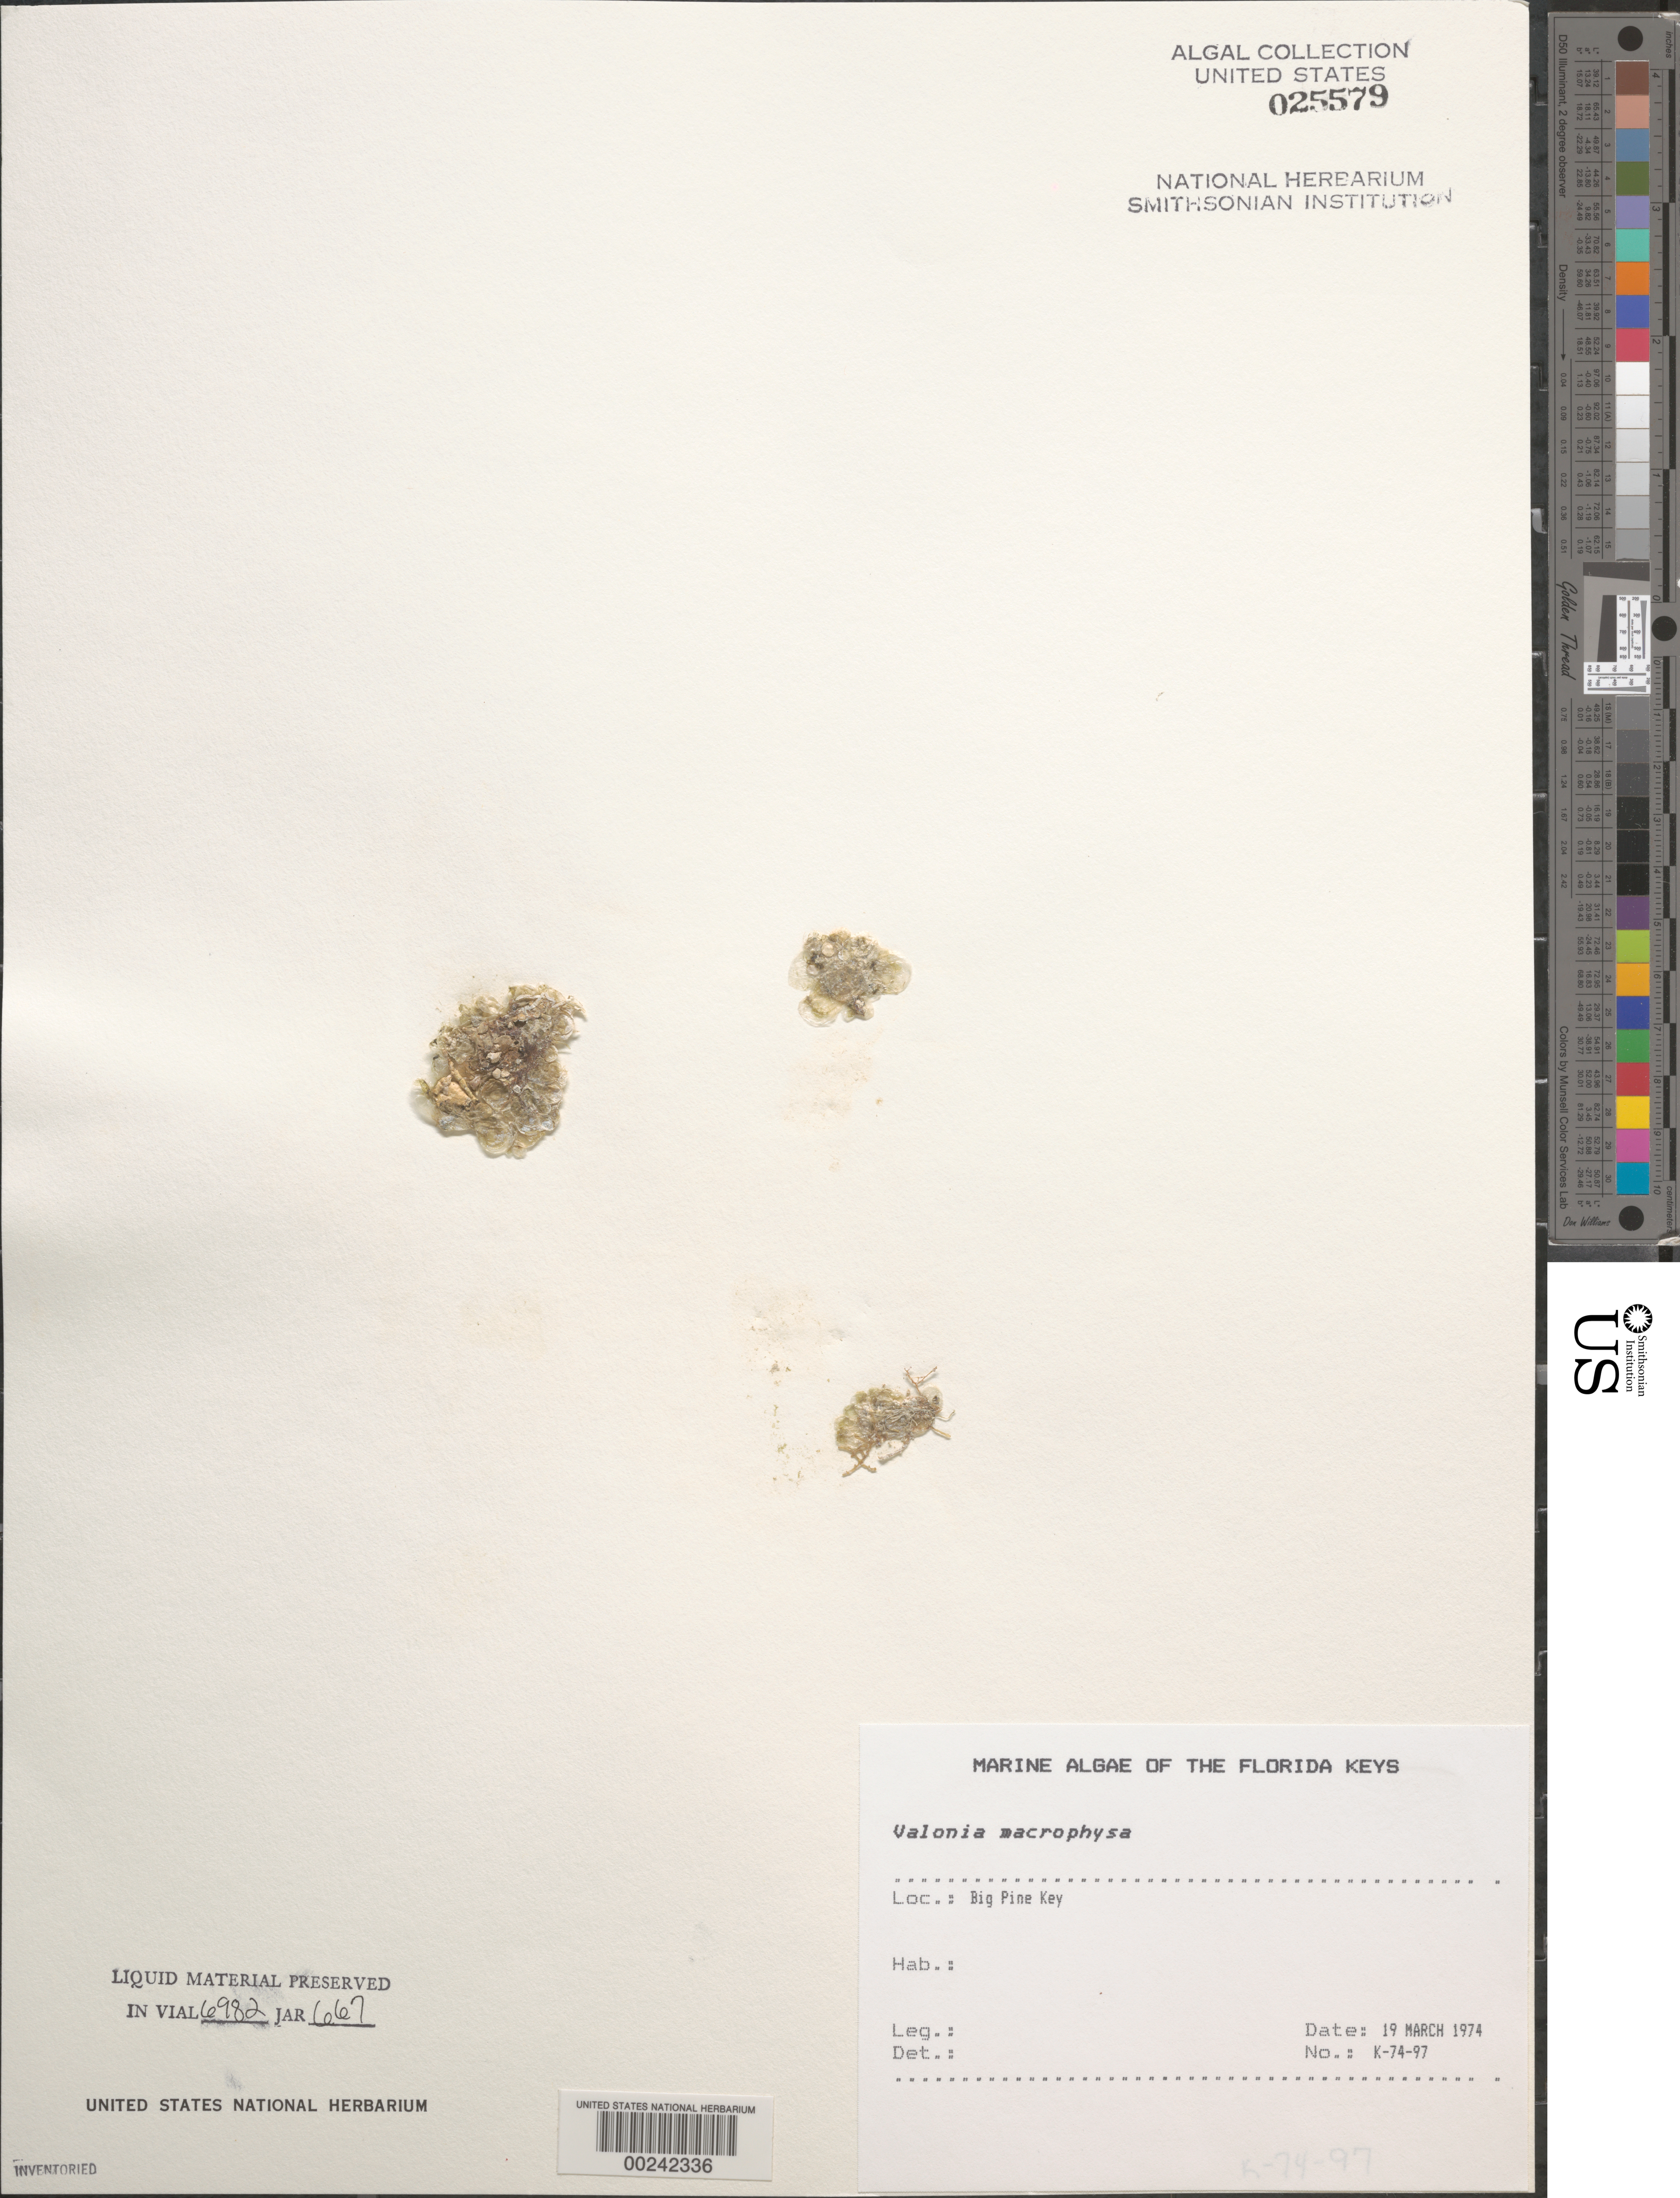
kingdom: Plantae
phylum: Chlorophyta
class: Ulvophyceae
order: Siphonocladales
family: Valoniaceae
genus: Valonia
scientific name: Valonia macrophysa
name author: Kütz.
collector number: K-74-97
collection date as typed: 19 Mar 1974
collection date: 1974-03-19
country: United States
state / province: Florida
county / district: Monroe County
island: Big Pine Key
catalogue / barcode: US 25579